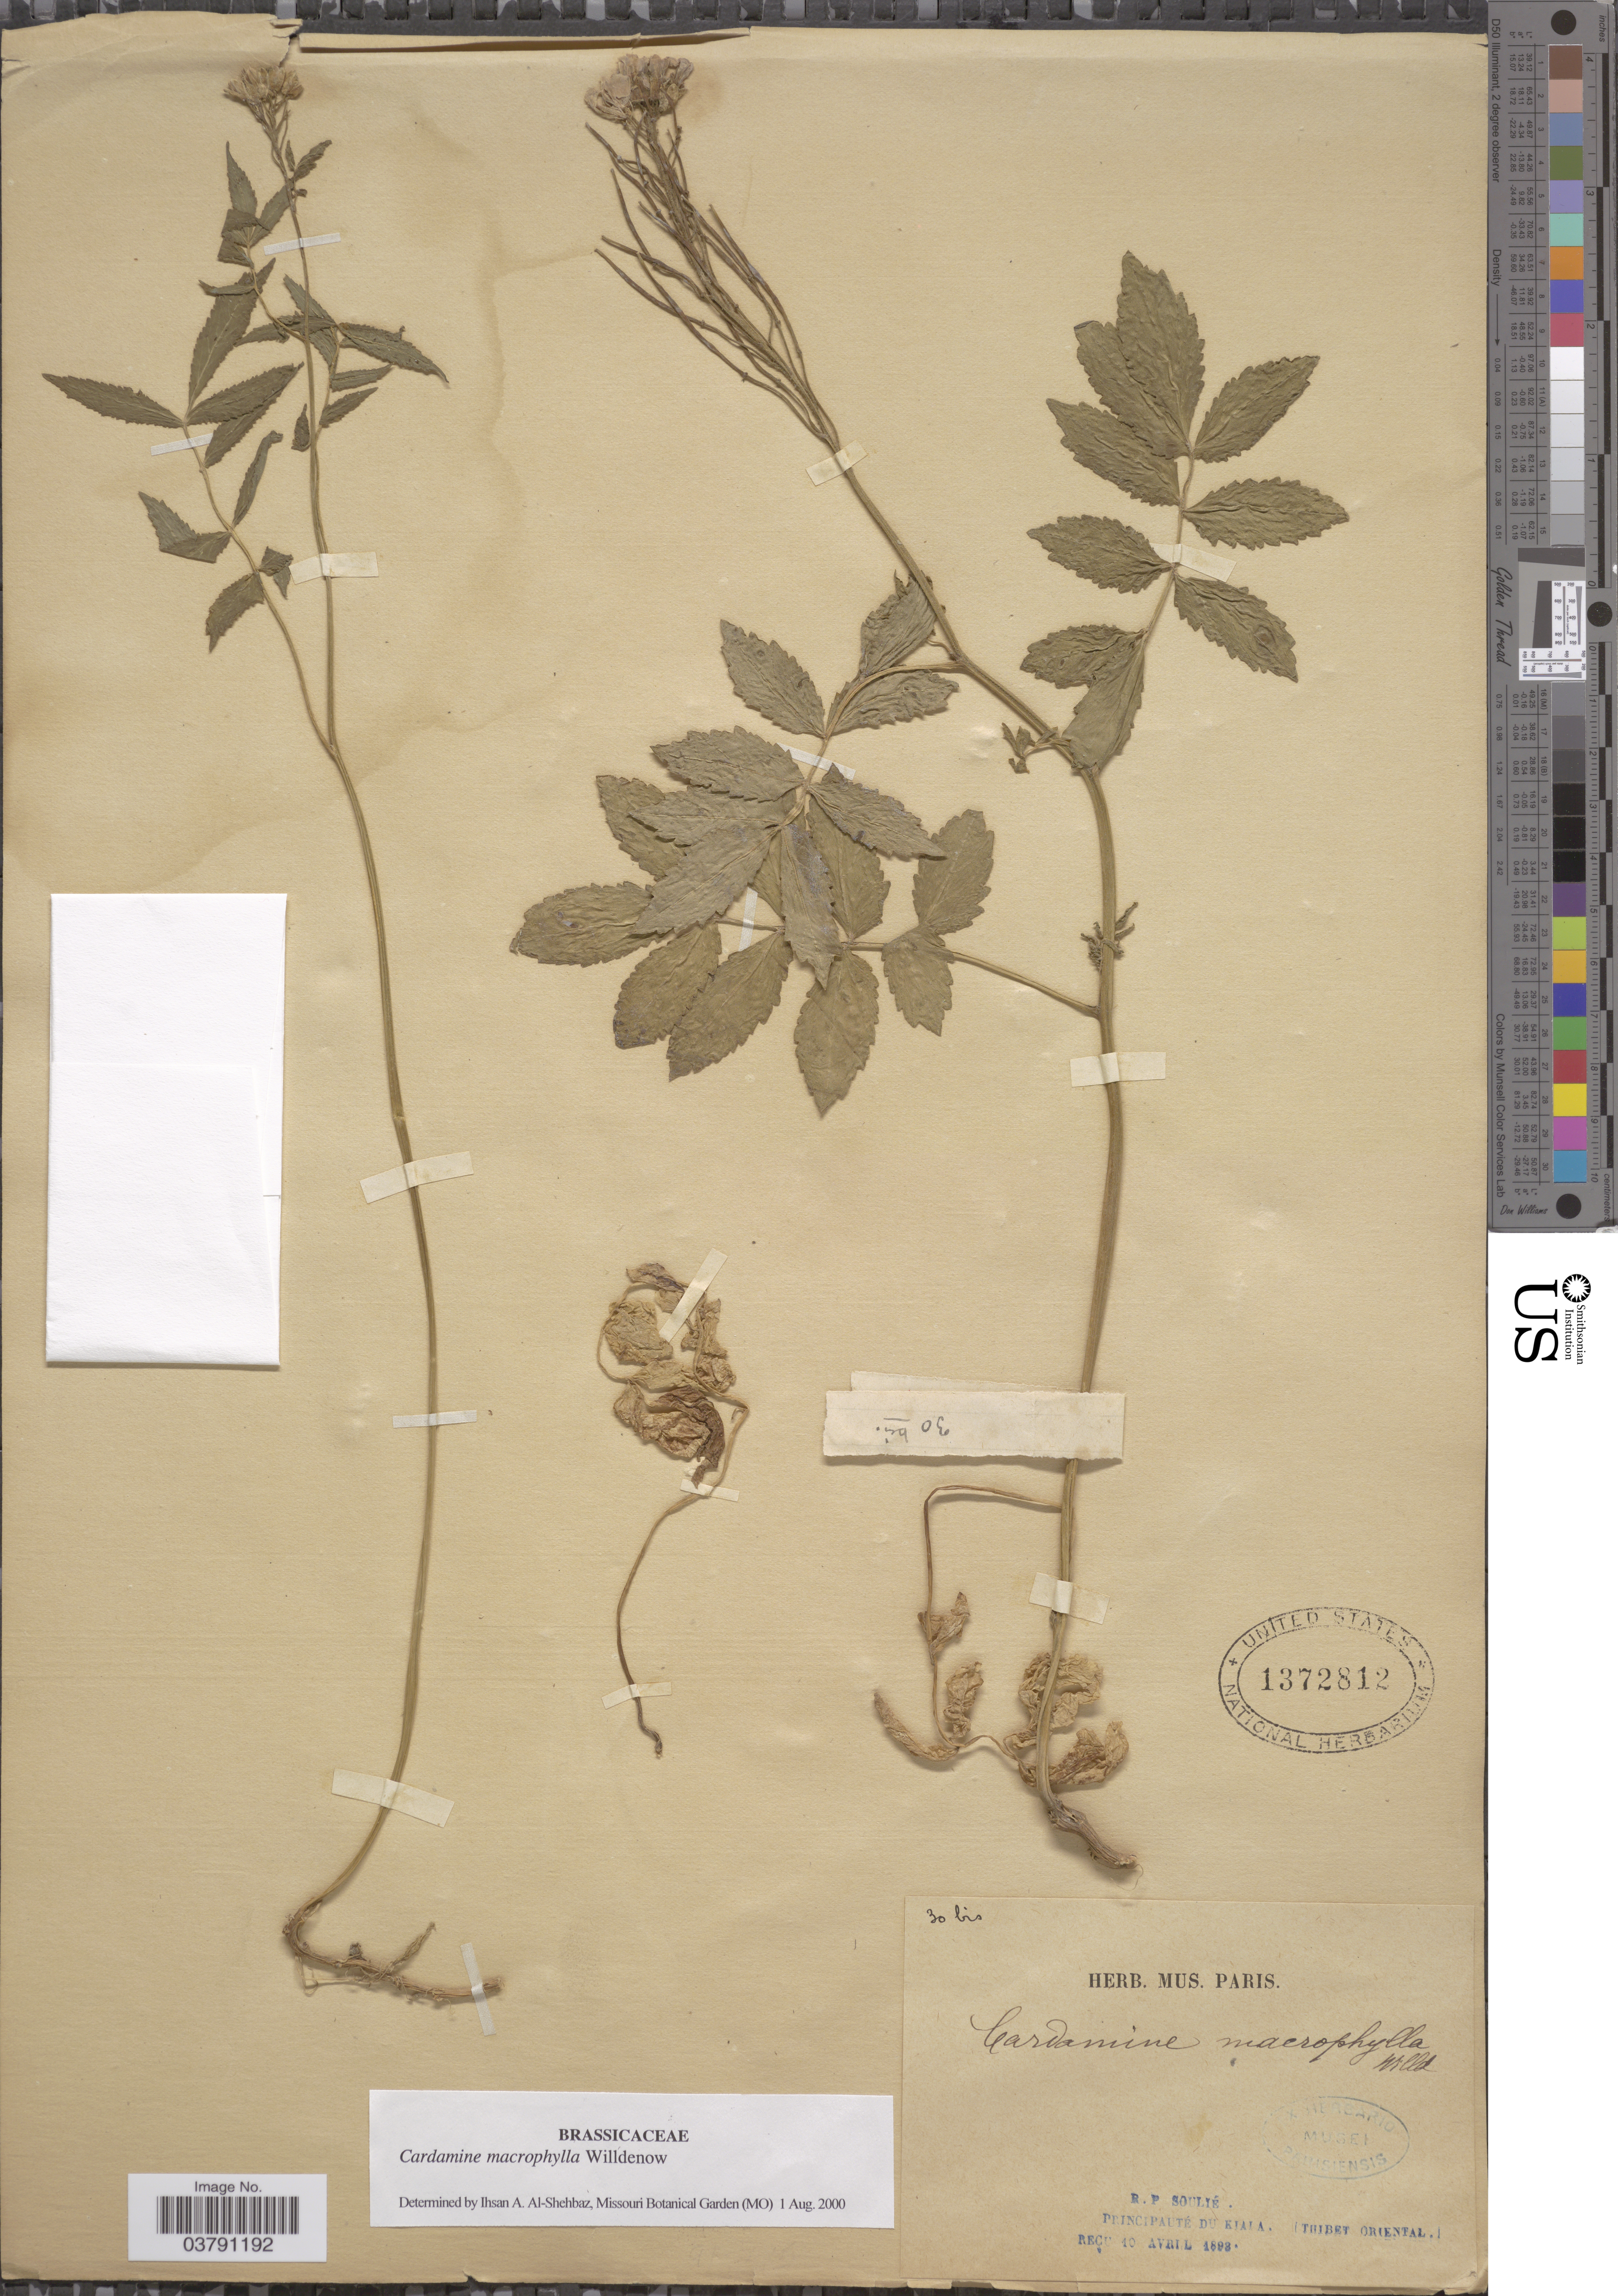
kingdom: Plantae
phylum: Tracheophyta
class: Magnoliopsida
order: Brassicales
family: Brassicaceae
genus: Cardamine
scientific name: Cardamine macrophylla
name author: Willd.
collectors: R. Soulié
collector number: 30bis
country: China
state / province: Xizang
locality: Principauté du Kjala. (Thibet Oriental)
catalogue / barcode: US 1372812